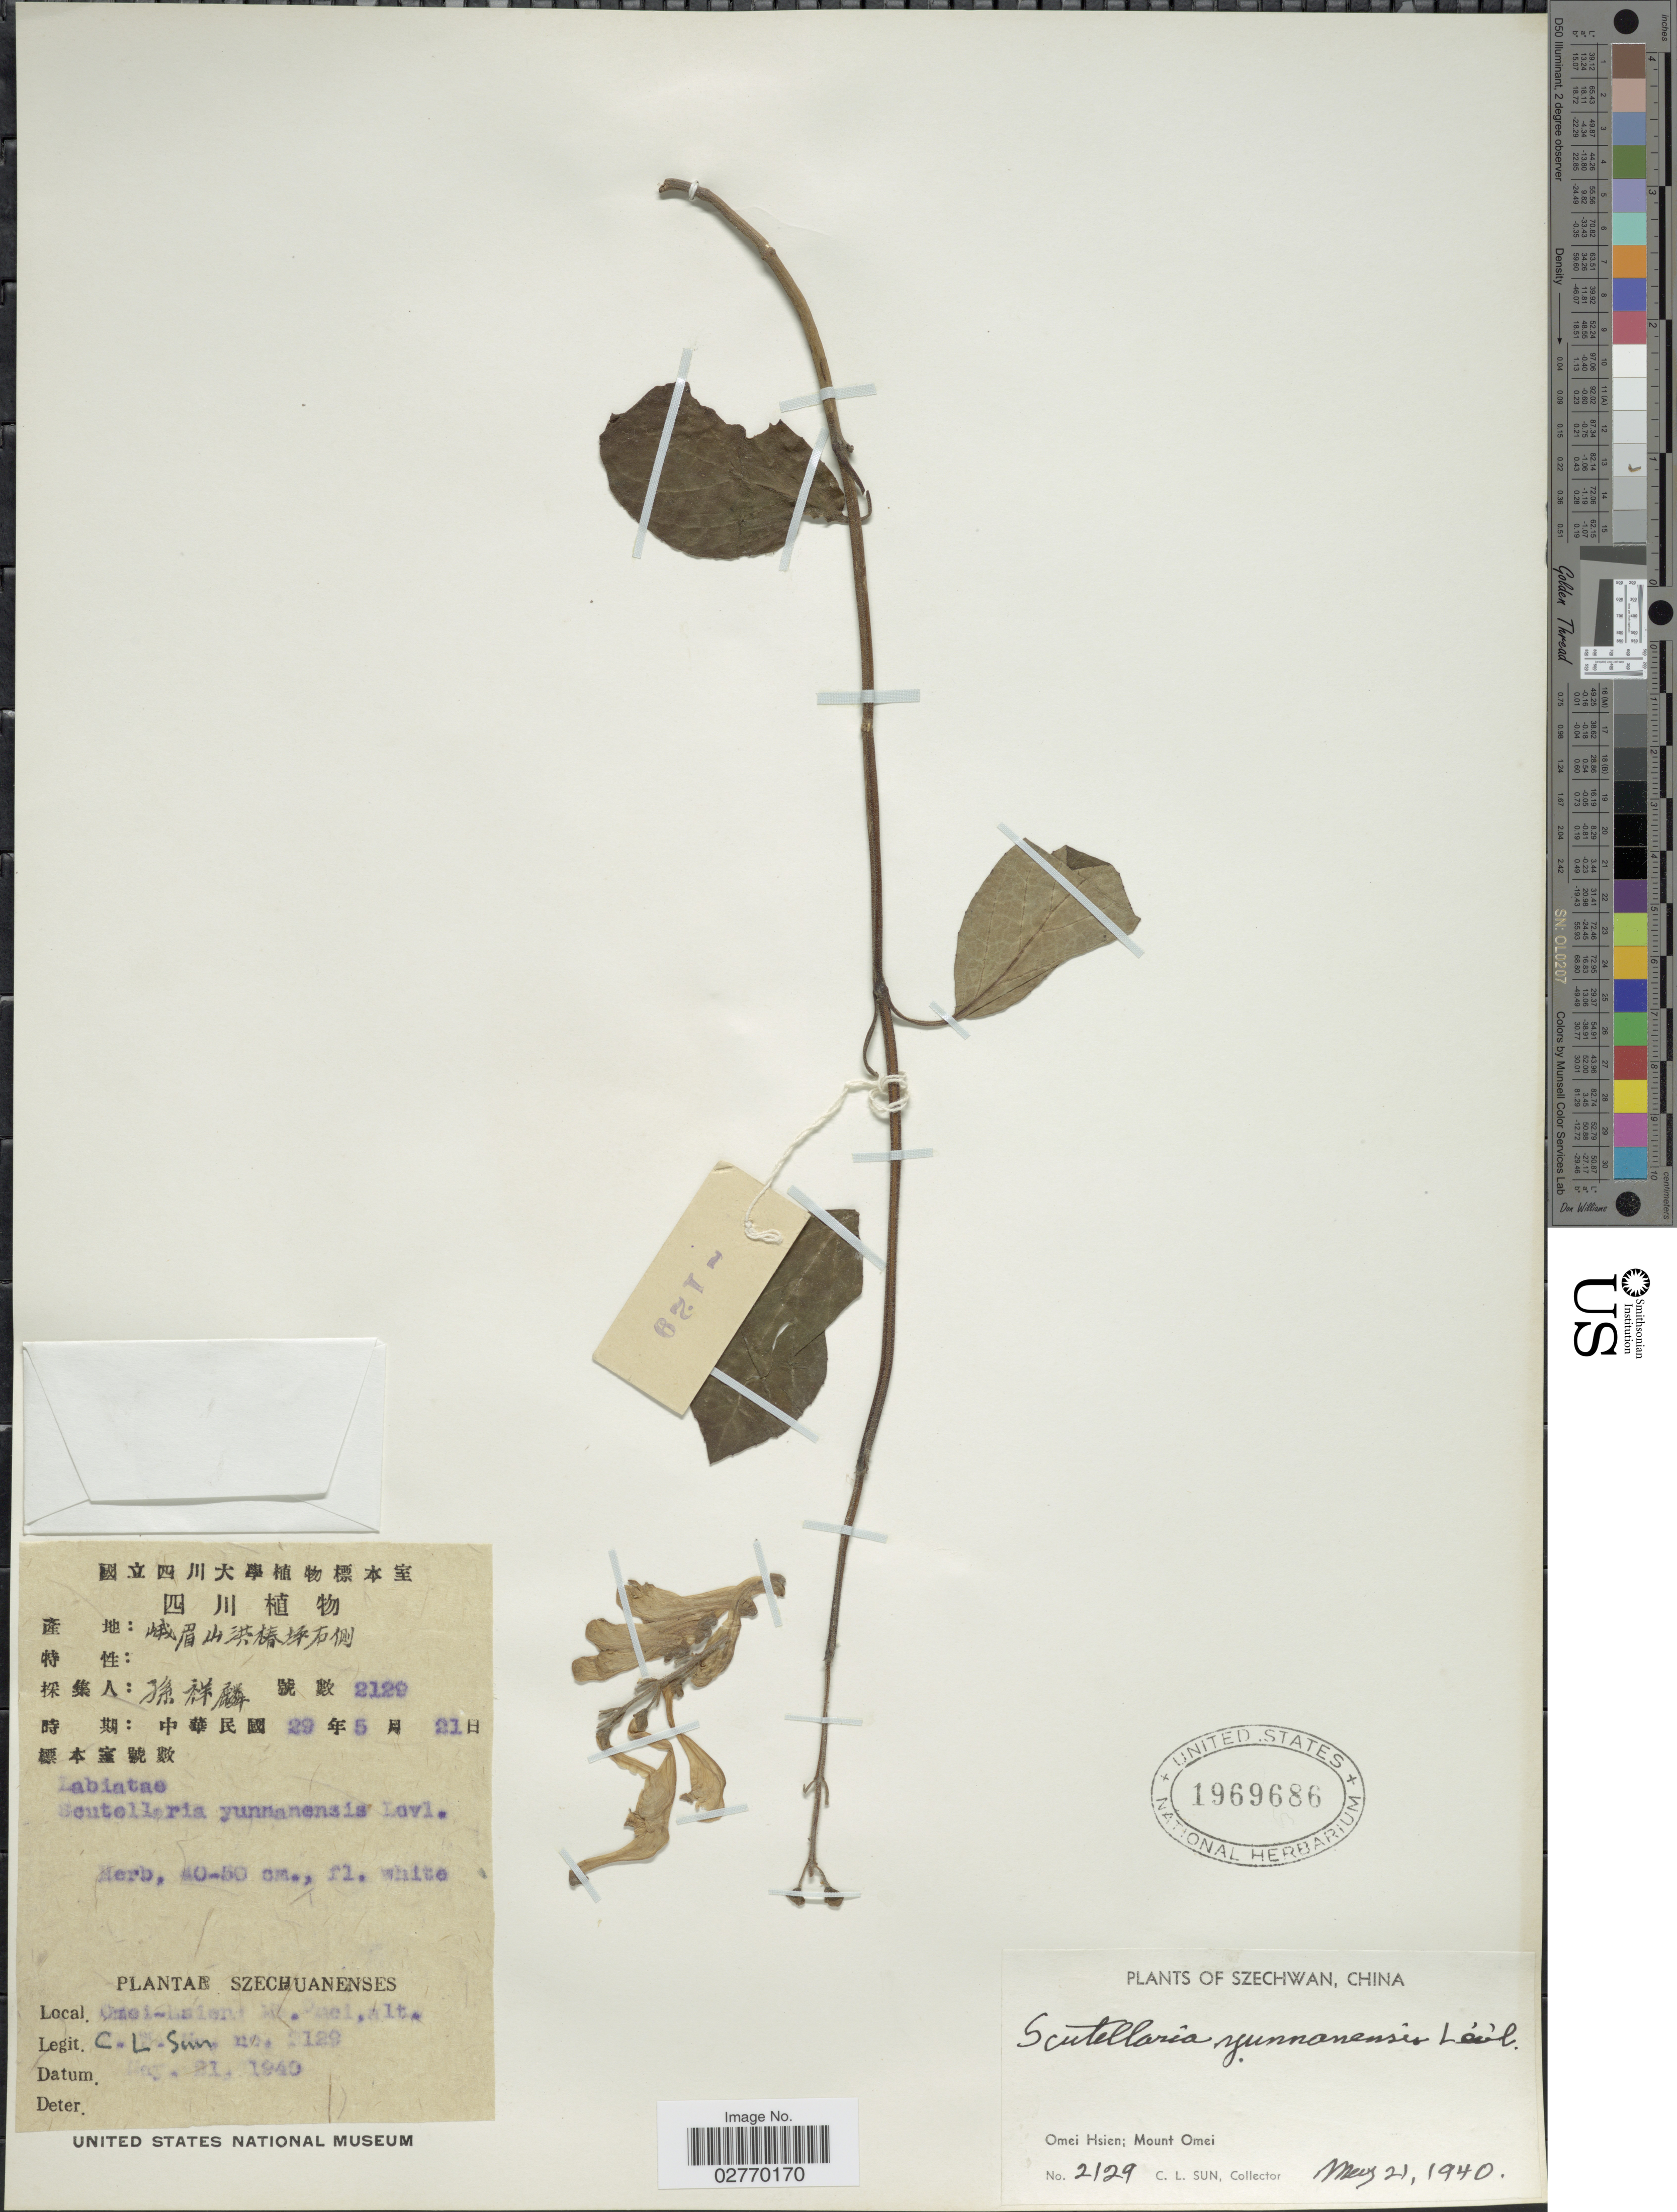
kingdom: Plantae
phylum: Tracheophyta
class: Magnoliopsida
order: Lamiales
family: Lamiaceae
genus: Scutellaria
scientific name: Scutellaria yunnanensis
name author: H. Lév.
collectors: C. Sun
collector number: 2129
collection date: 1940-05-21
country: China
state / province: Sichuan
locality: Szechuanenses. Omei Hsien; Mount Omei.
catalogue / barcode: US 1969686